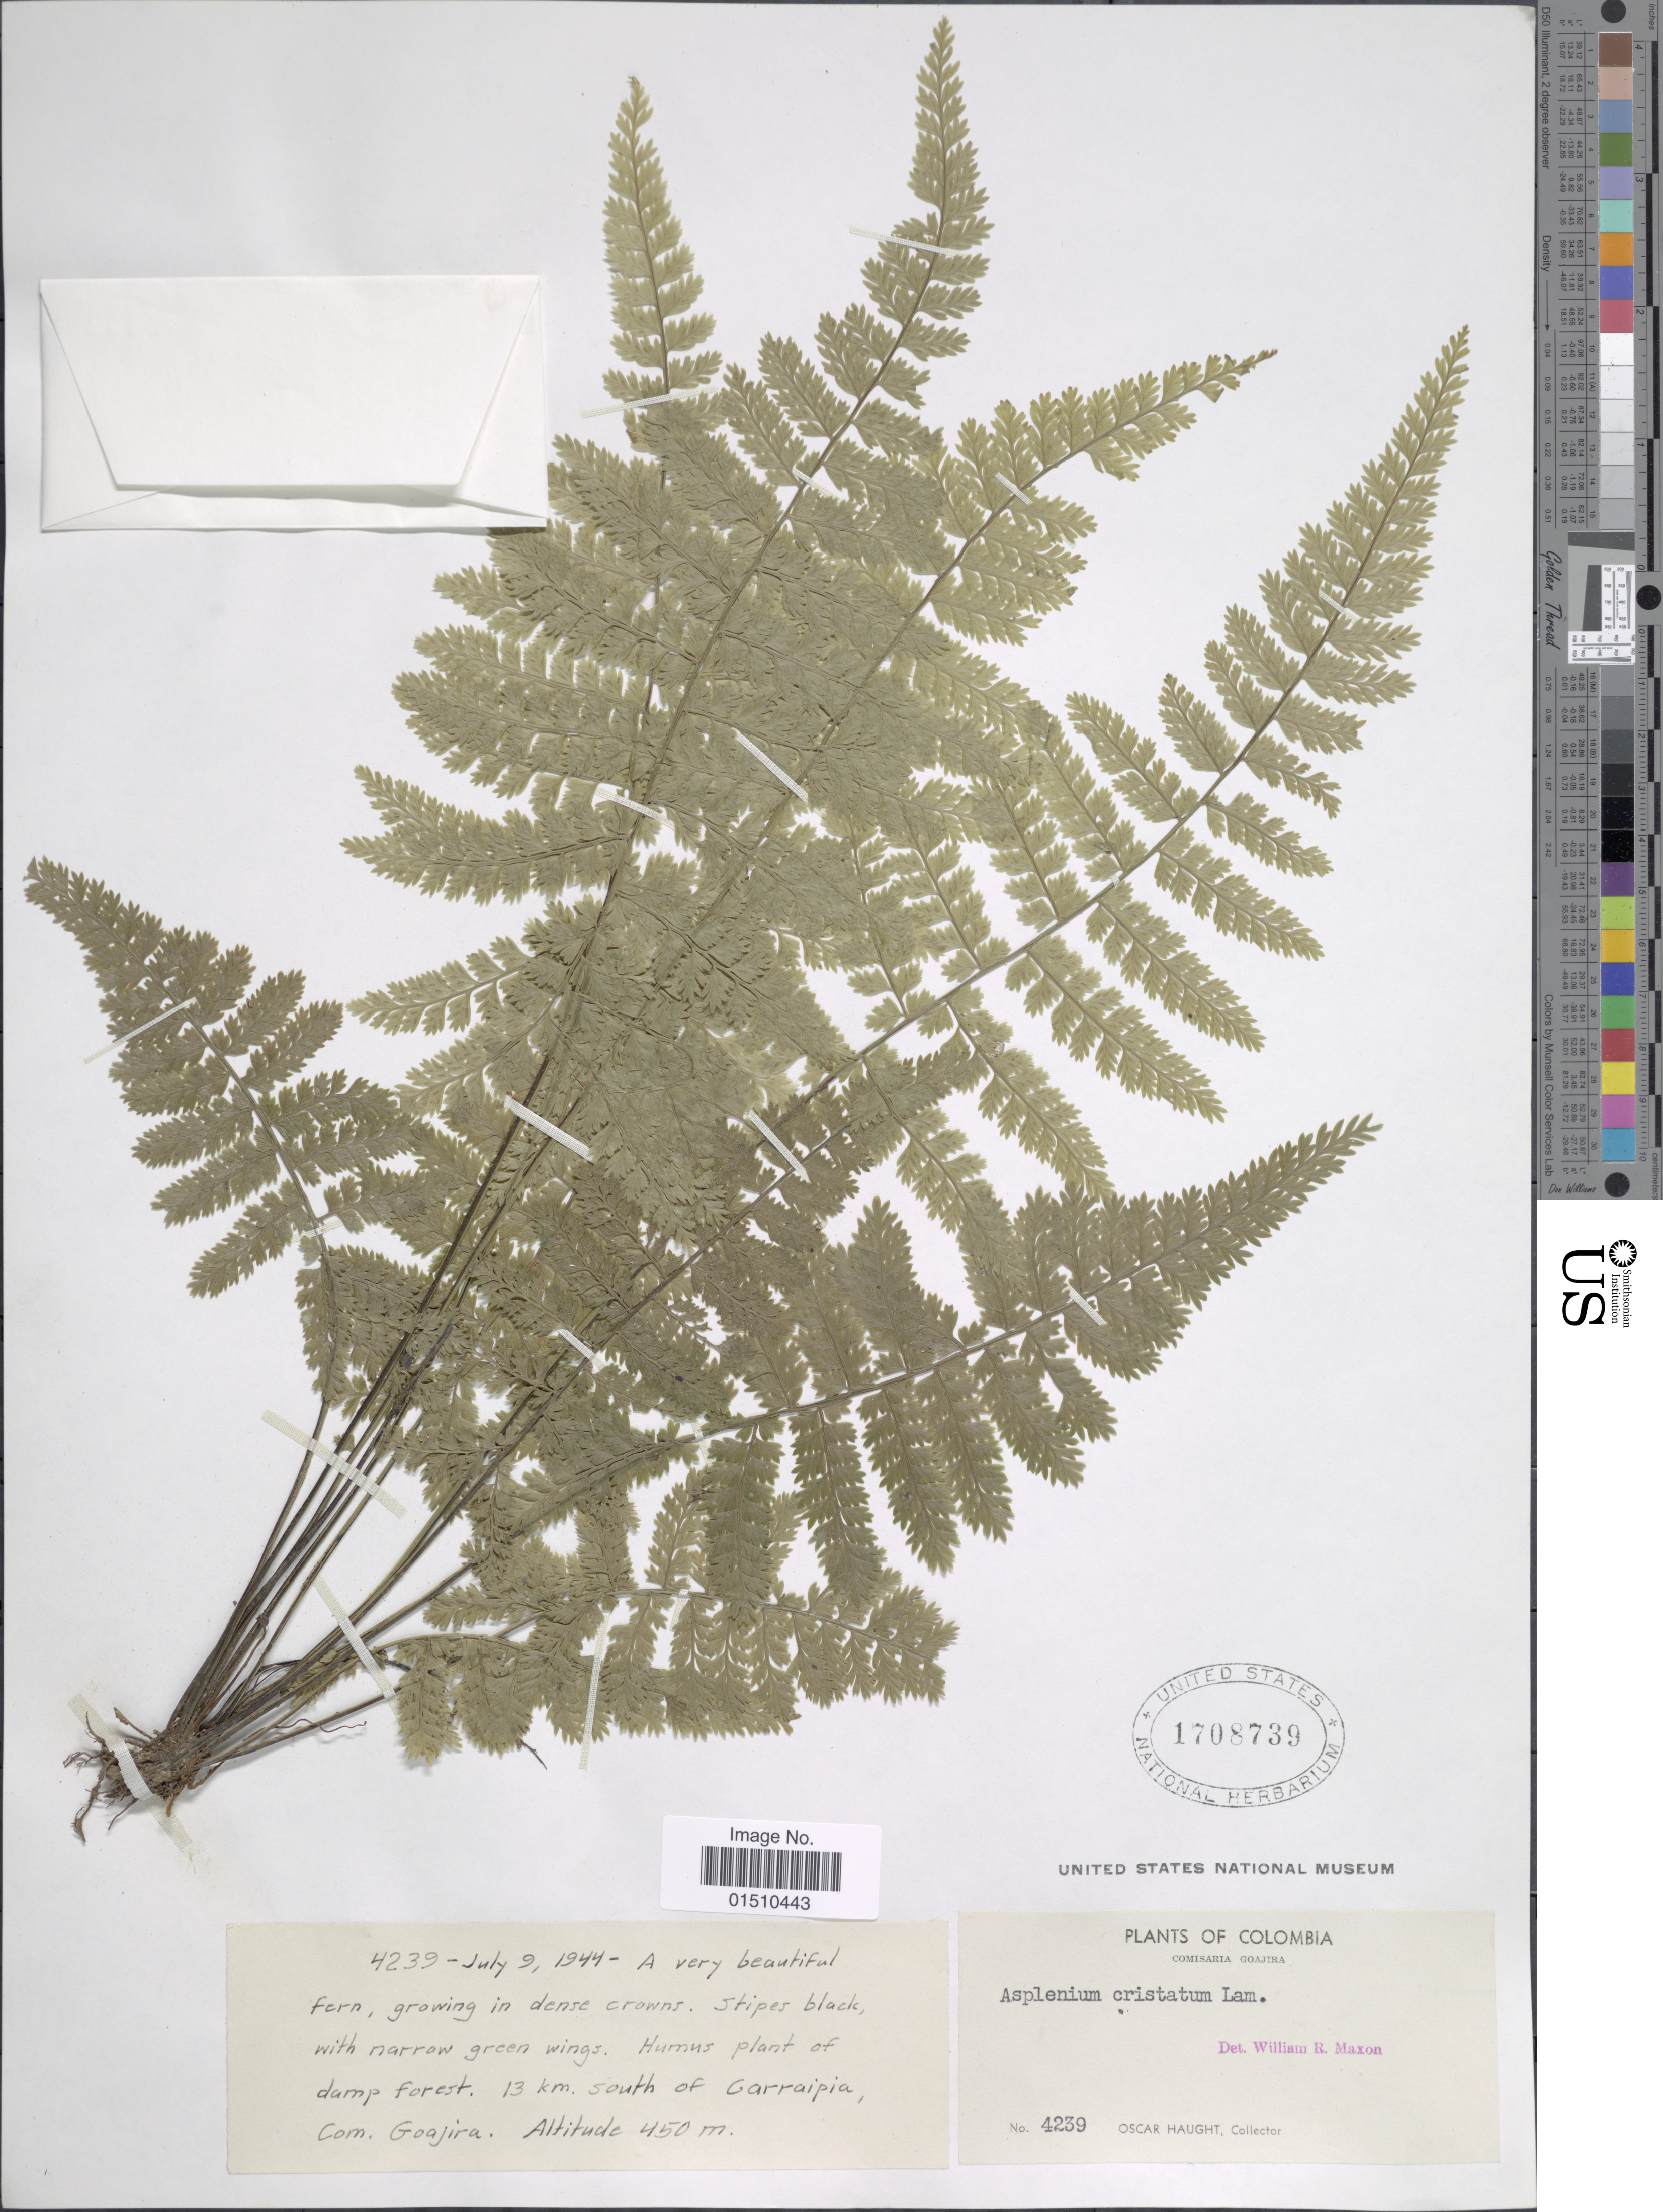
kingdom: Plantae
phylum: Tracheophyta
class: Polypodiopsida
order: Polypodiales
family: Aspleniaceae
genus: Asplenium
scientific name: Asplenium cristatum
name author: Lam.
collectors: O. L. Haught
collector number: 4239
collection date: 1944-07-09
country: Colombia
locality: Colombia, Comisaria Goajira, 13 km. south of Garraipia.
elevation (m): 450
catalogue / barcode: US 1708739